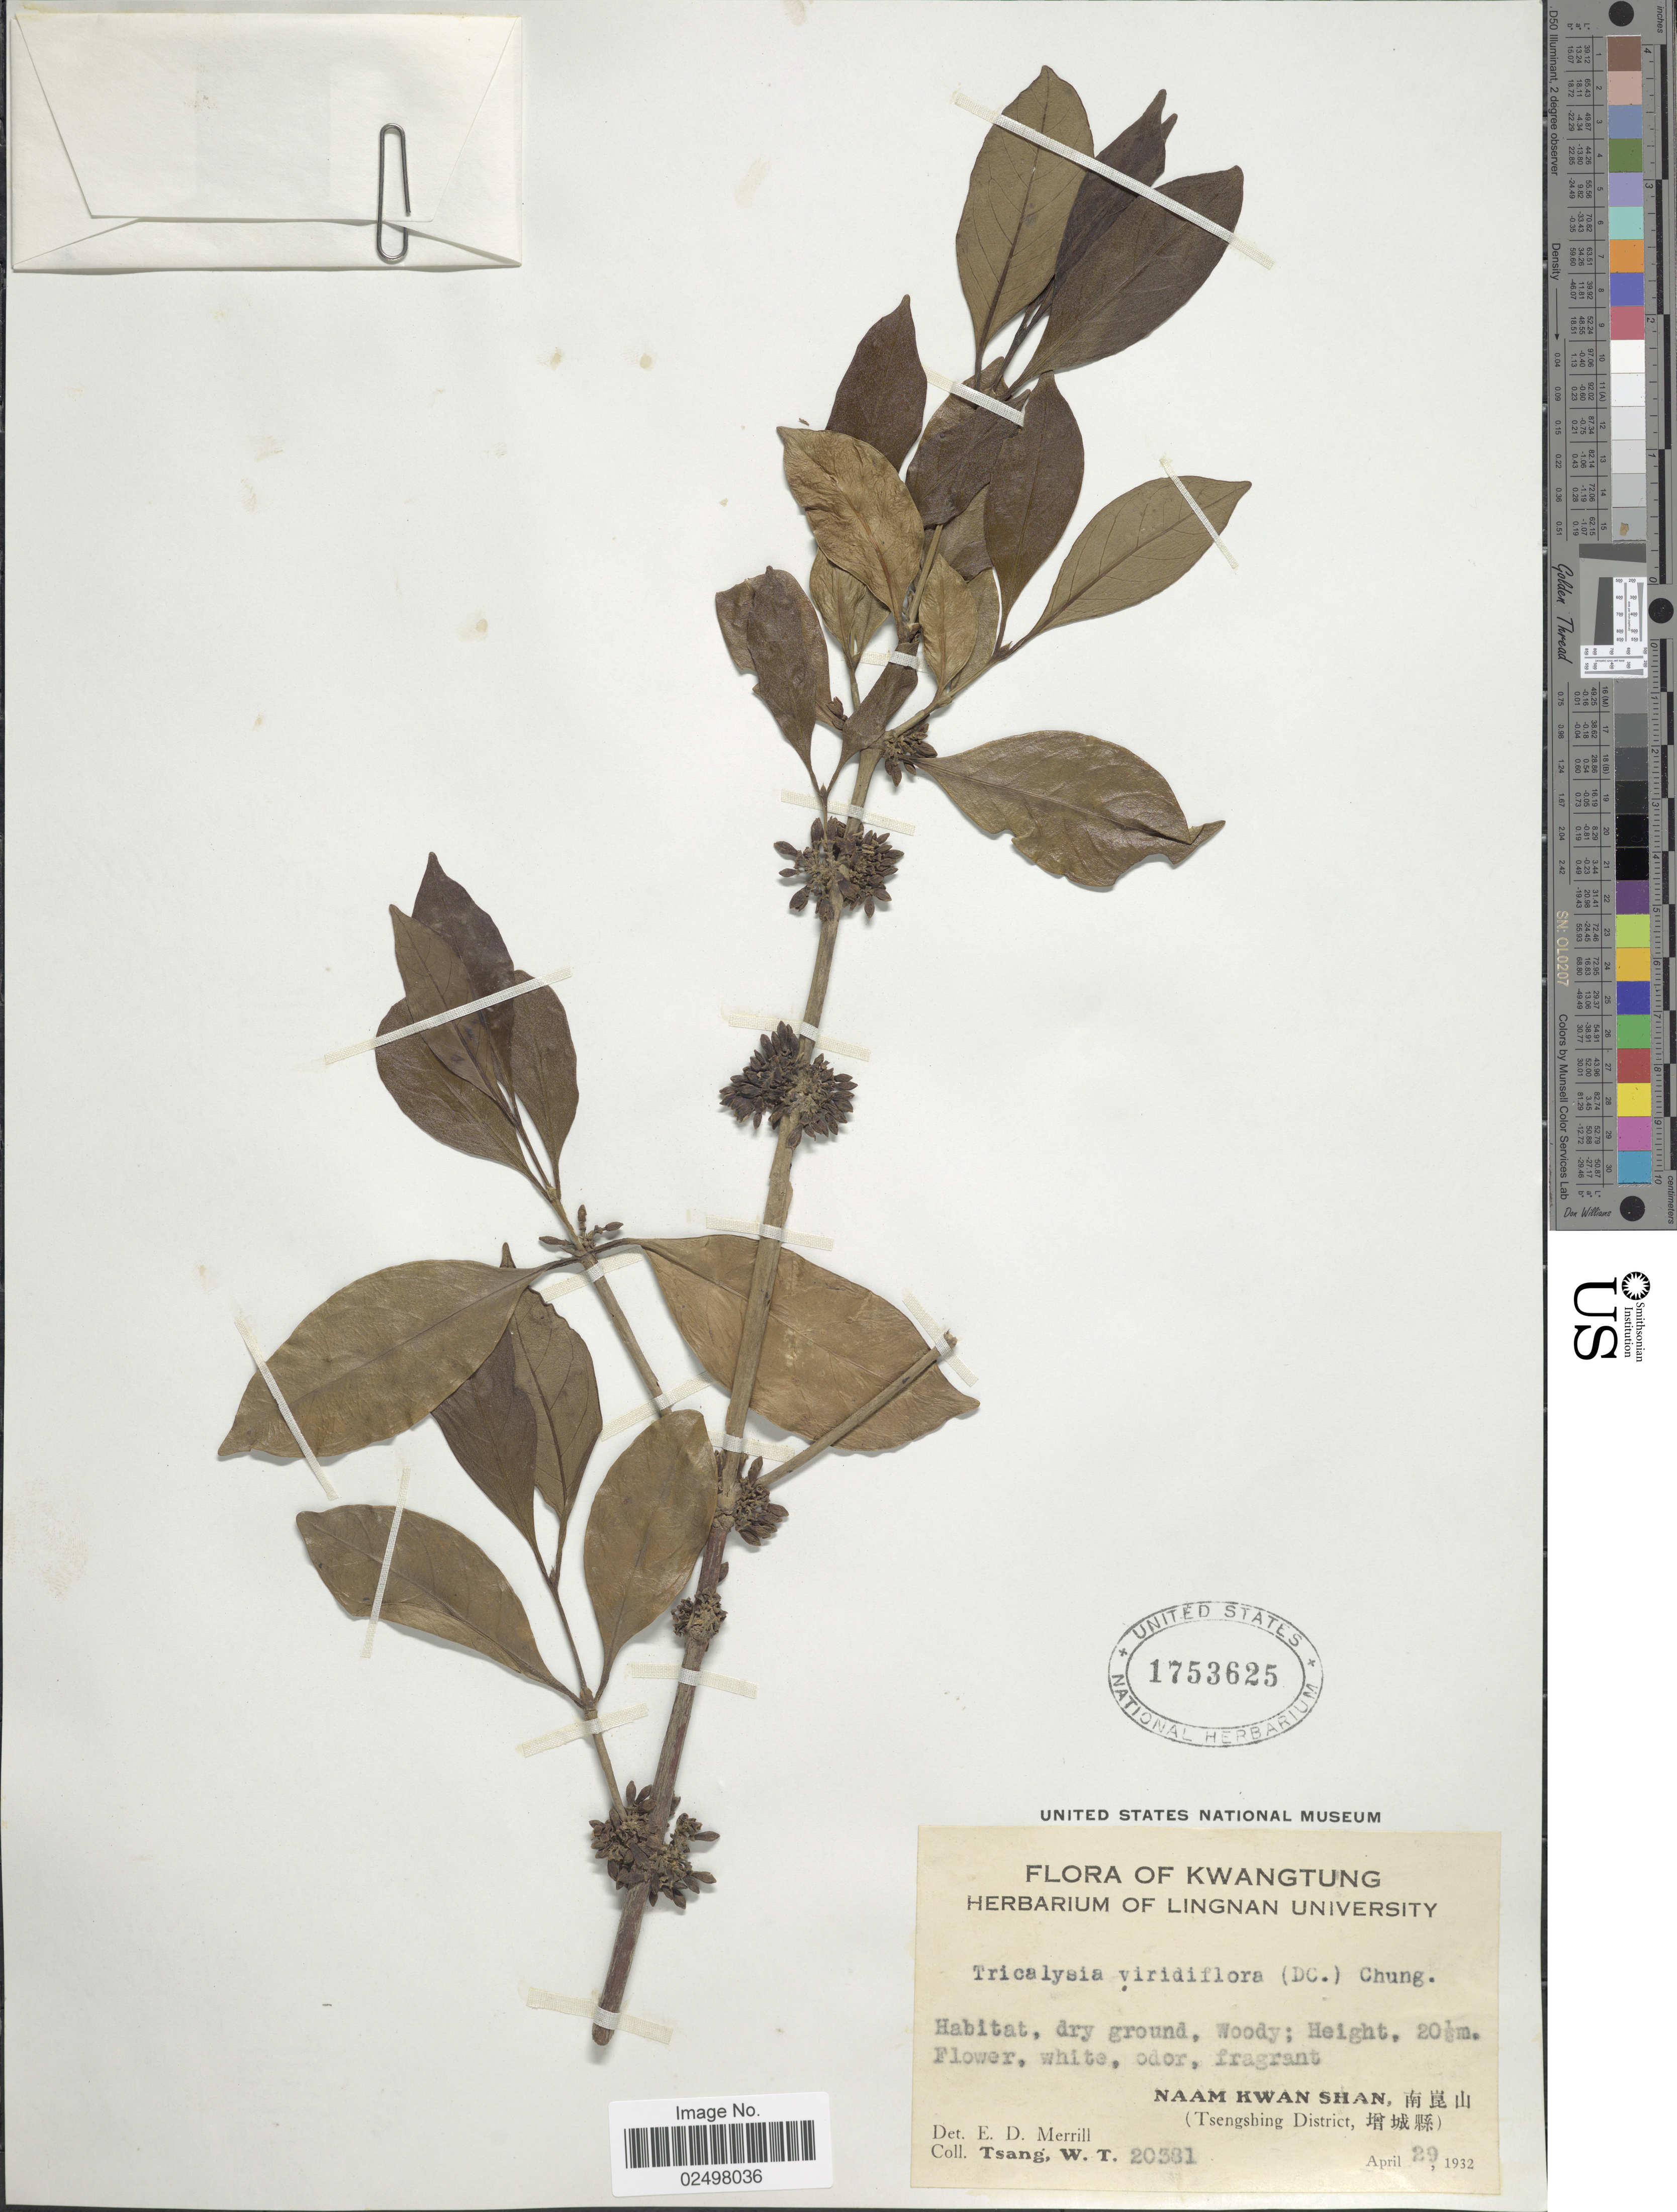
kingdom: Plantae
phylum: Tracheophyta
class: Magnoliopsida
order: Gentianales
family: Rubiaceae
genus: Tricalysia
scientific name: Tricalysia dubia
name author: (Lindl.) Ohwi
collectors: W. T. Tsang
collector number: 20381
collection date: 1932-04-29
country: China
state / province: Guangdong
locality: Kwangtung, Naam Kwan Shan, (Tsengshing District)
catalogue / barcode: US 1753625